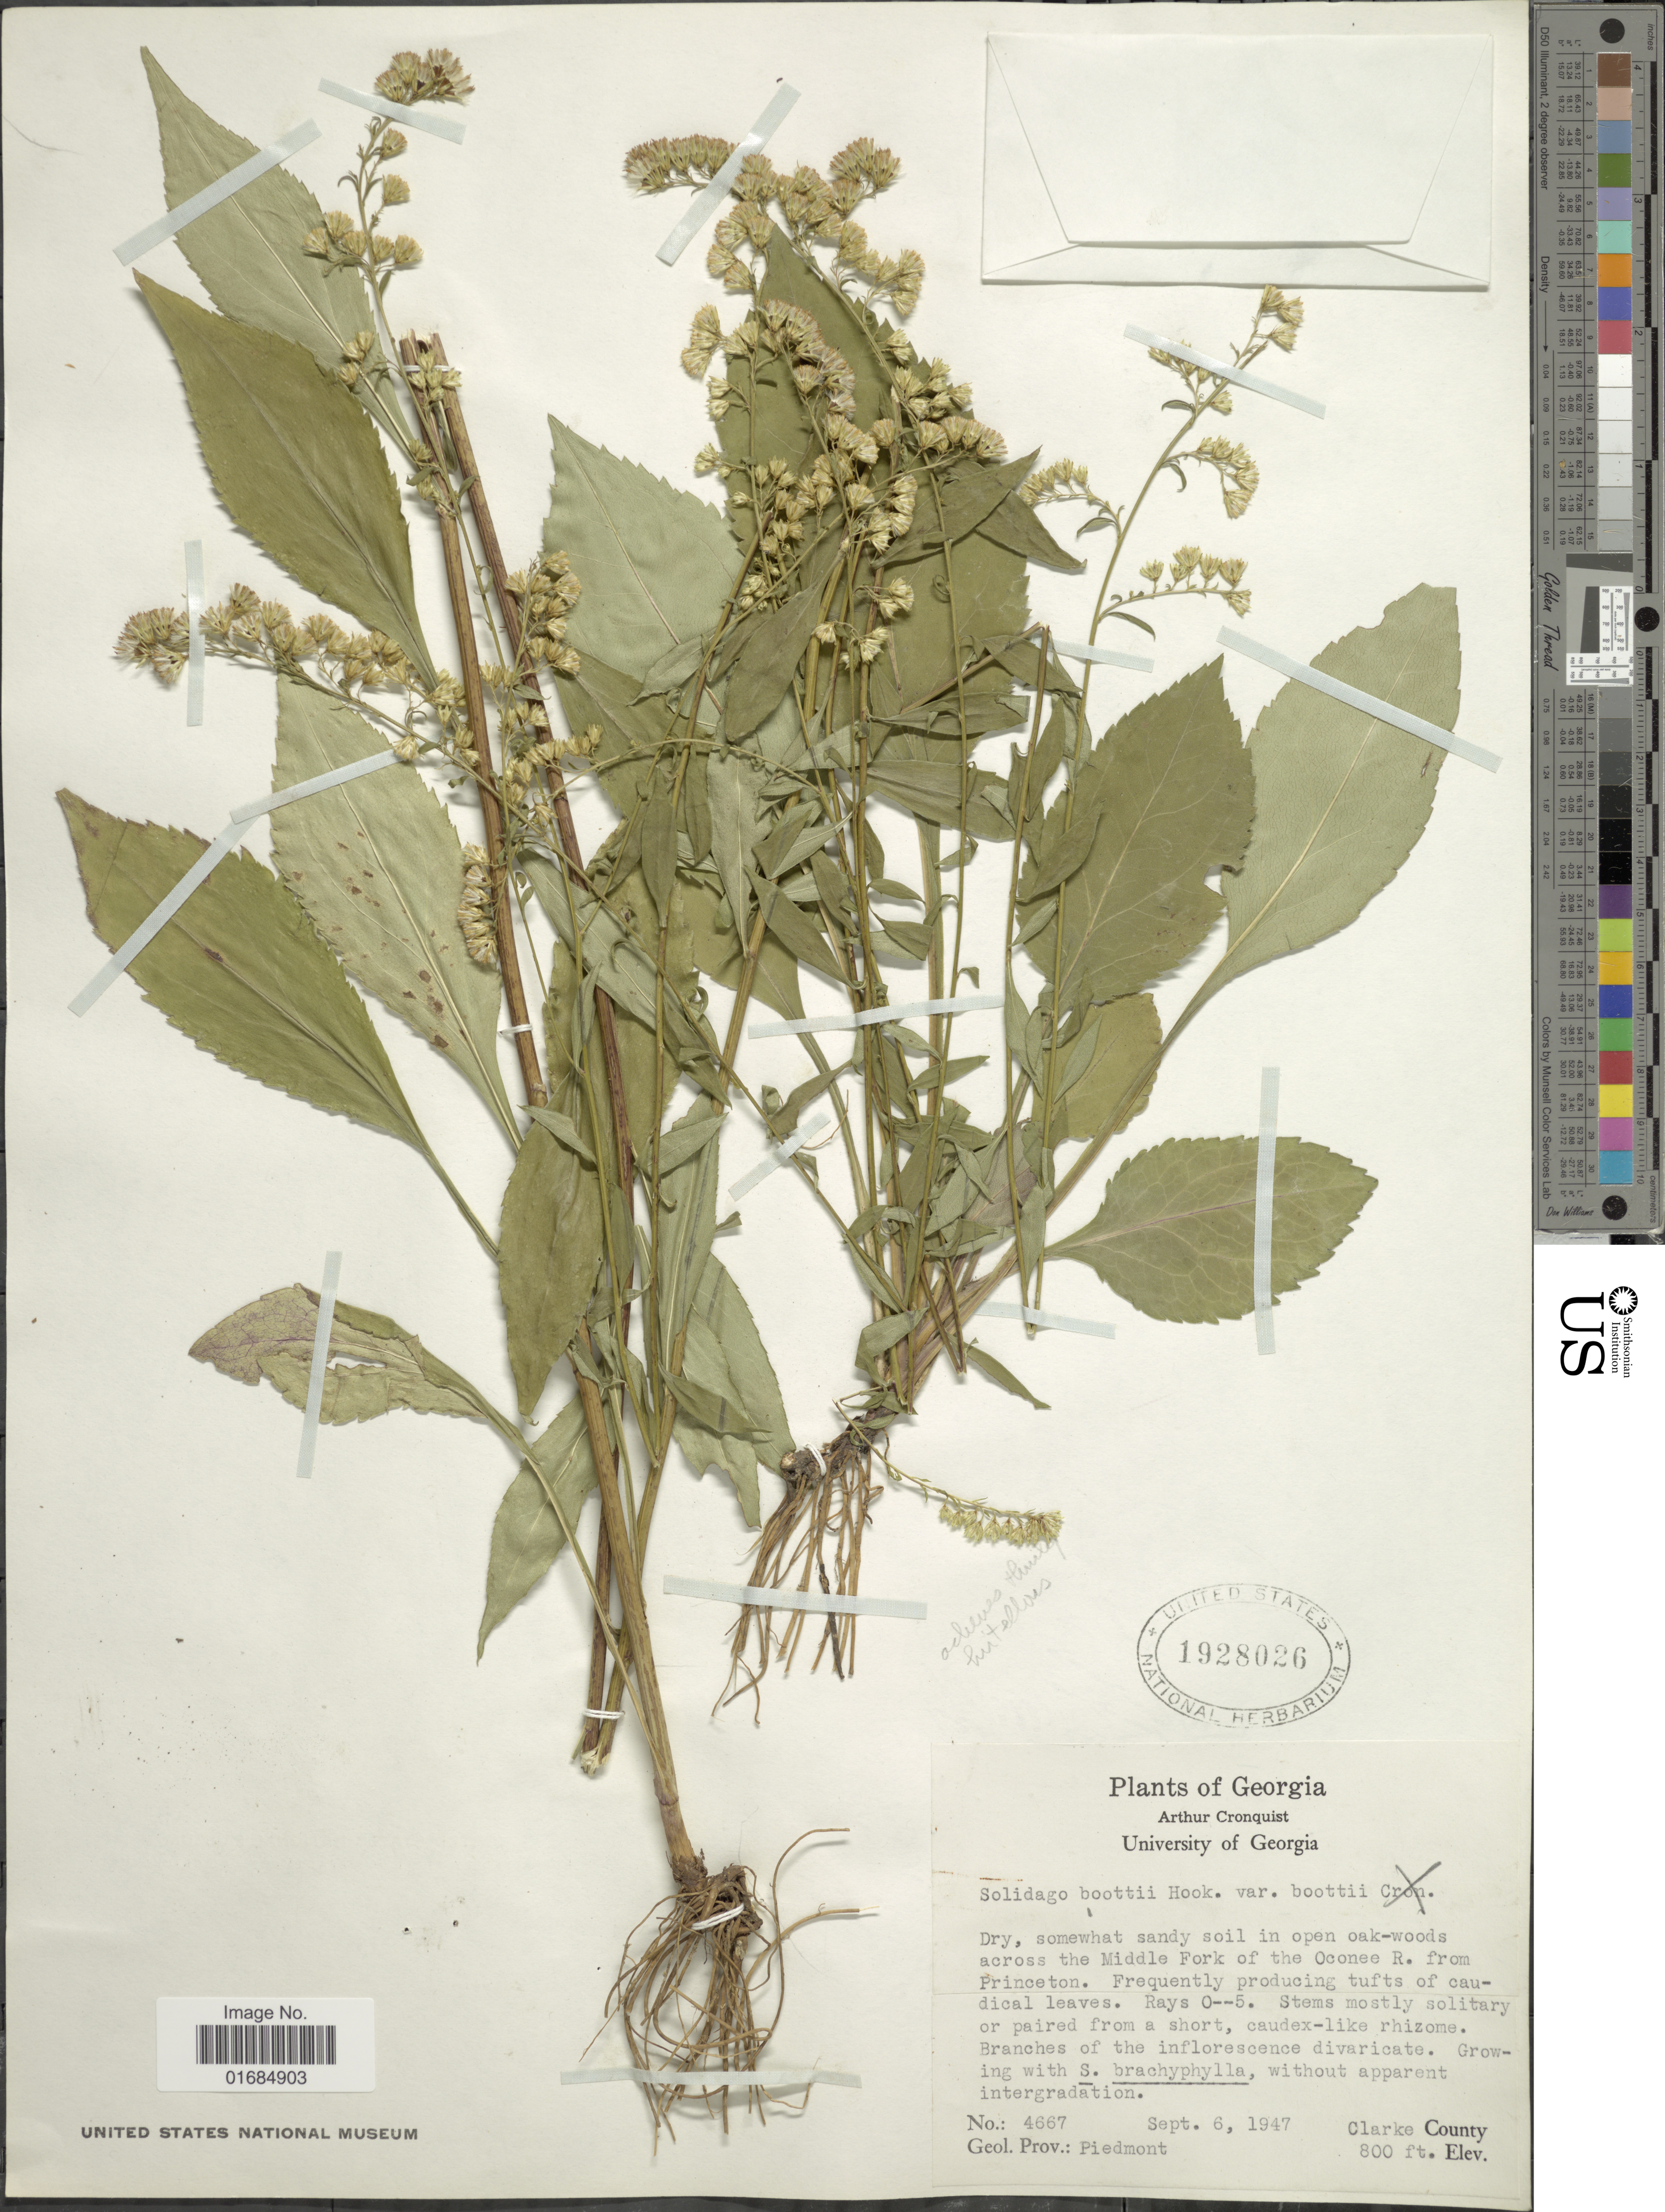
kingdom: Plantae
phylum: Tracheophyta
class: Magnoliopsida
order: Asterales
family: Asteraceae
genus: Solidago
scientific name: Solidago boottii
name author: Hook.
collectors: A. J. Cronquist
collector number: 4667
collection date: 1947-09-06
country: United States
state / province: Georgia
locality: Dry. somewhat sandy soil in open oak-woods across the Middle Fork of the Oconee R, from Princeton, Clarke County, Geol Prov, Piedmont.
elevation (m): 244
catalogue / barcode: US 1928026